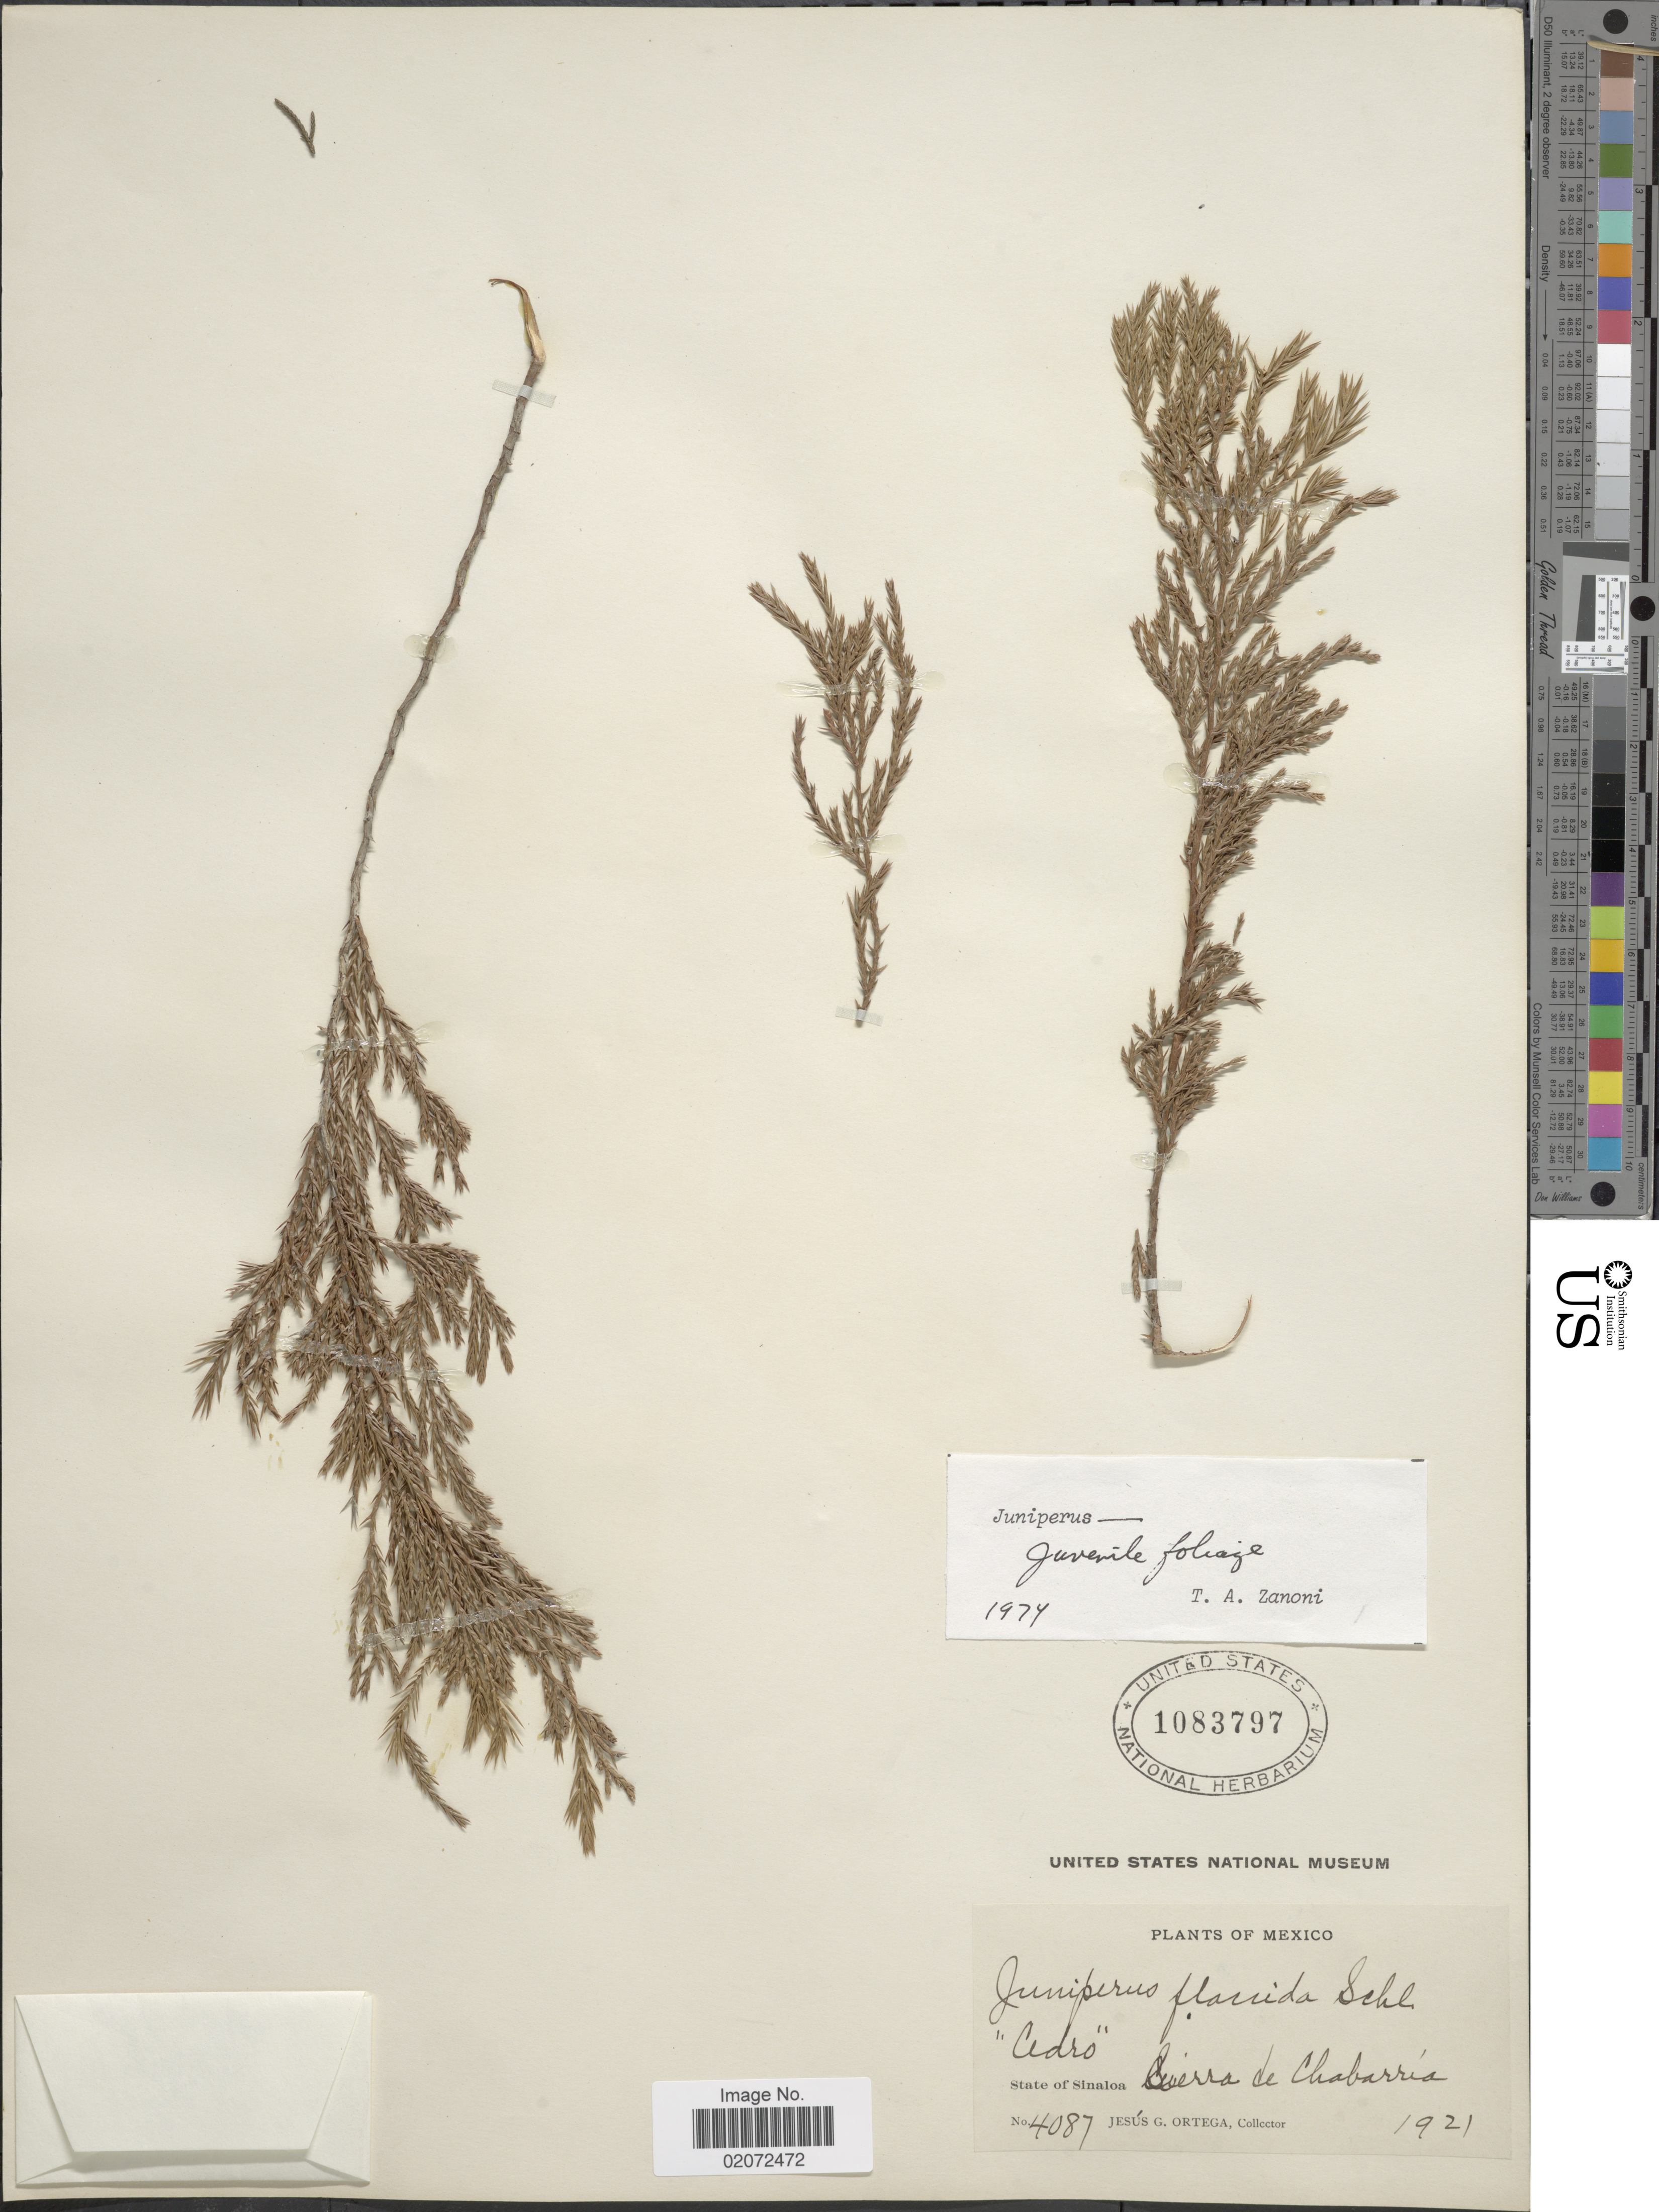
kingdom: Plantae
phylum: Tracheophyta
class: Pinopsida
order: Pinales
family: Cupressaceae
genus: Juniperus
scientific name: Juniperus sp.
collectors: J. Ortega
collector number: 4087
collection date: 1921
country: Mexico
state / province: Sinaloa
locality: Sierra de Chabarría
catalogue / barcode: US 1083797